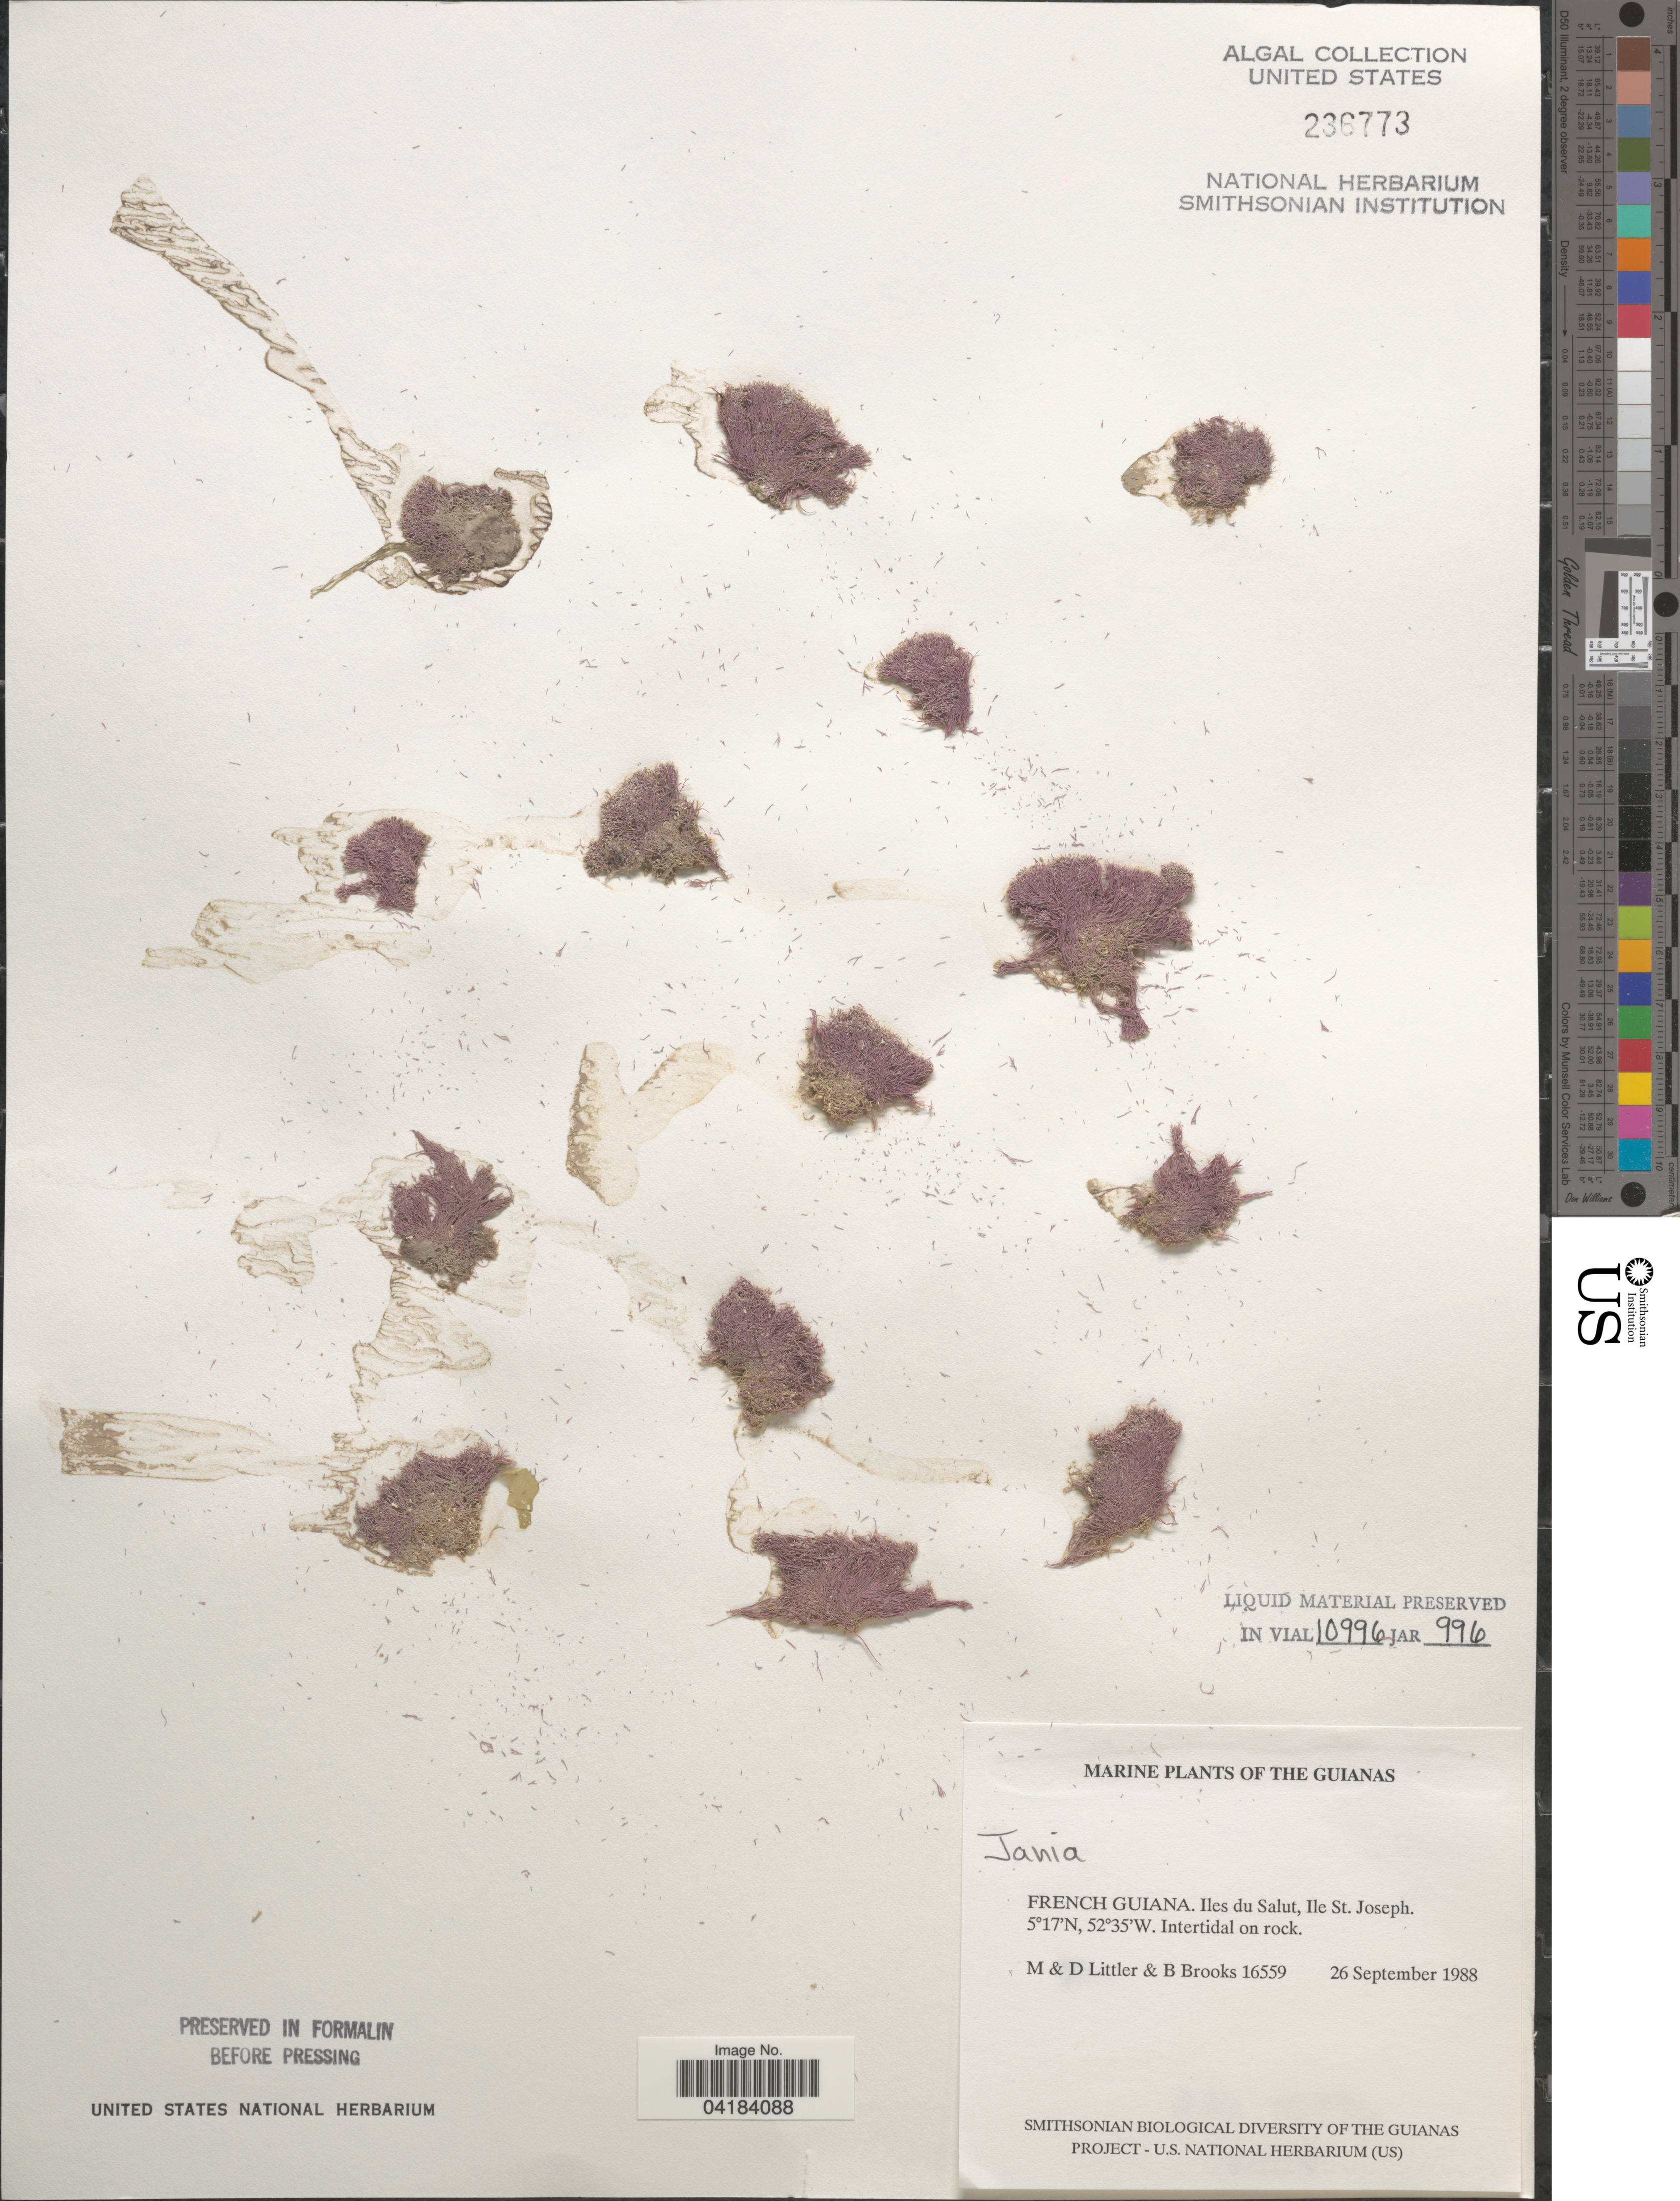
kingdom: Plantae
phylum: Rhodophyta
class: Florideophyceae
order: Corallinales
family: Corallinaceae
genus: Jania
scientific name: Jania sp.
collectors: M. Littler, D. S. Littler & B. Brooks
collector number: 16559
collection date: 1988-09-26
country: French Guiana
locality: The Guianas. Iles du Salut, Ile St. Joseph.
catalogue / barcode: US 236773